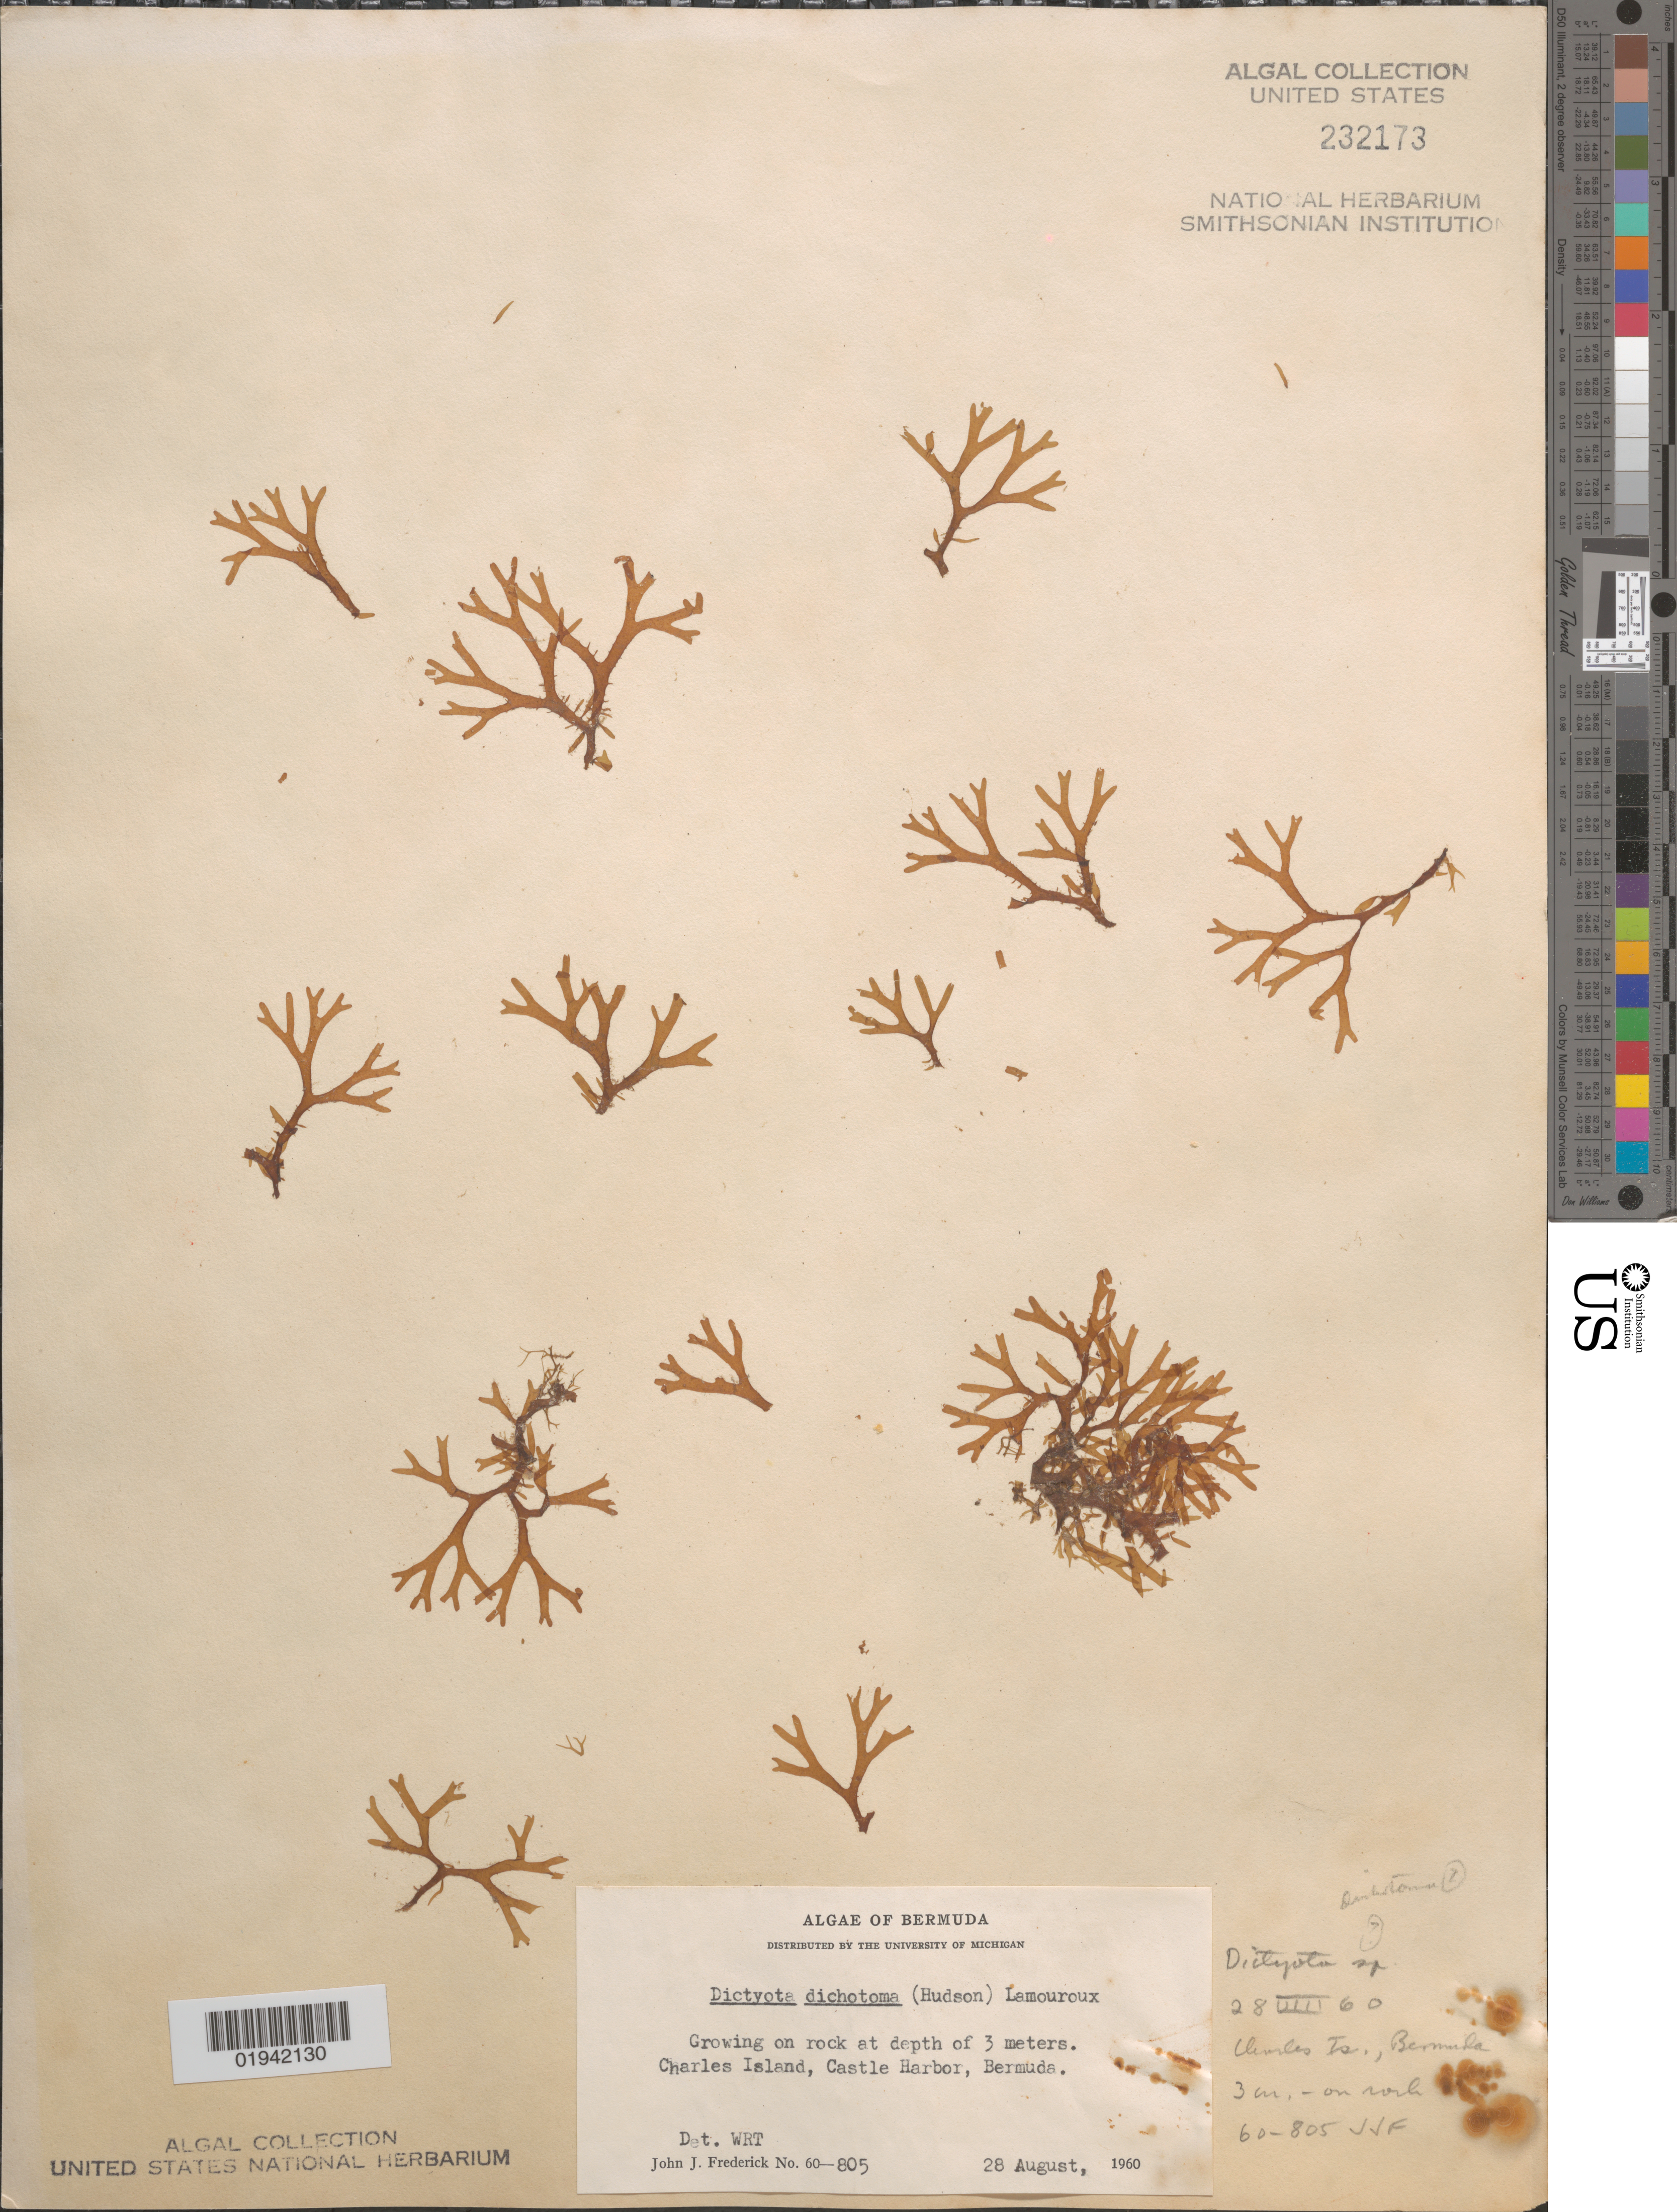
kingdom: Chromista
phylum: Ochrophyta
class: Phaeophyceae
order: Dictyotales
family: Dictyotaceae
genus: Dictyota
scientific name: Dictyota dichotoma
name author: (Huds.) J.V.Lamouroux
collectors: J. Frederick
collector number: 60-805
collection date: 1960-08-28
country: Bermuda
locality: Charles Island, Castle Harbor.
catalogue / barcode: US 232173